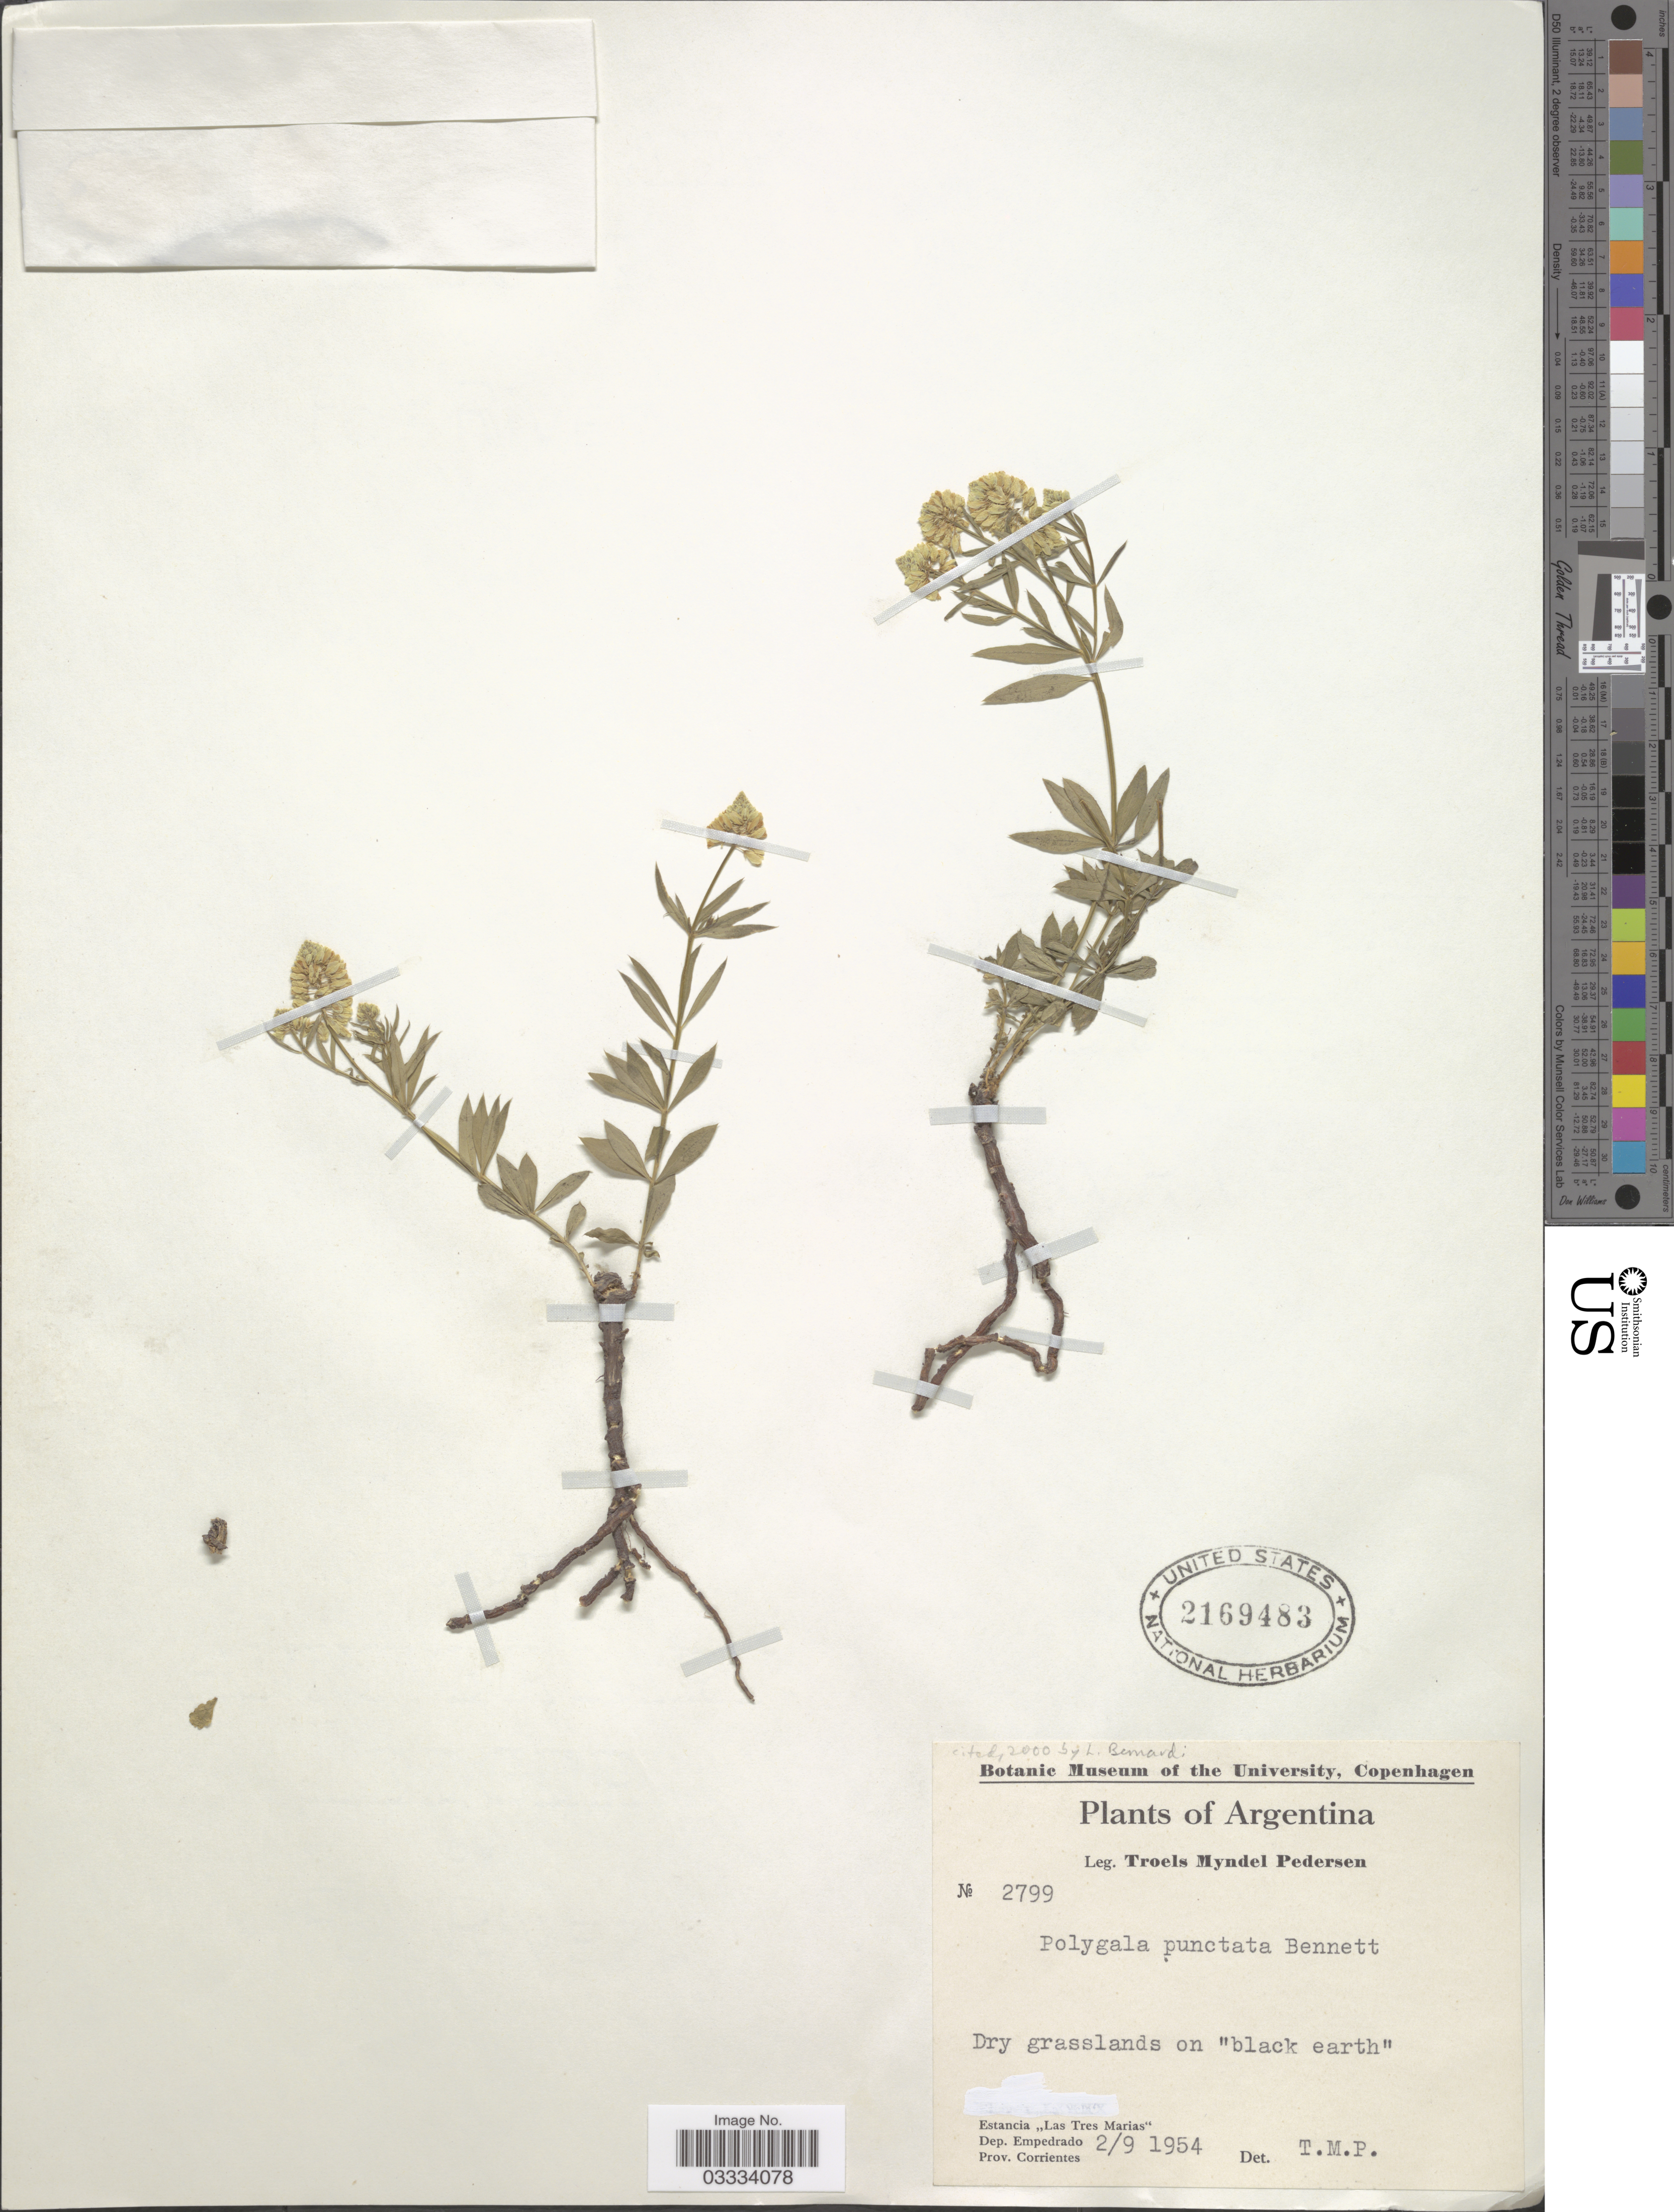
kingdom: Plantae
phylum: Tracheophyta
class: Magnoliopsida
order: Fabales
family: Polygalaceae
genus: Polygala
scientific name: Polygala punctata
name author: A.W. Benn.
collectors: T. Pederson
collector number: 2799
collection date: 1954-09-02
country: Argentina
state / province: Corrientes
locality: Estancia "Las Tres Marias", Dep. Empedrado.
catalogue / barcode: US 2169483